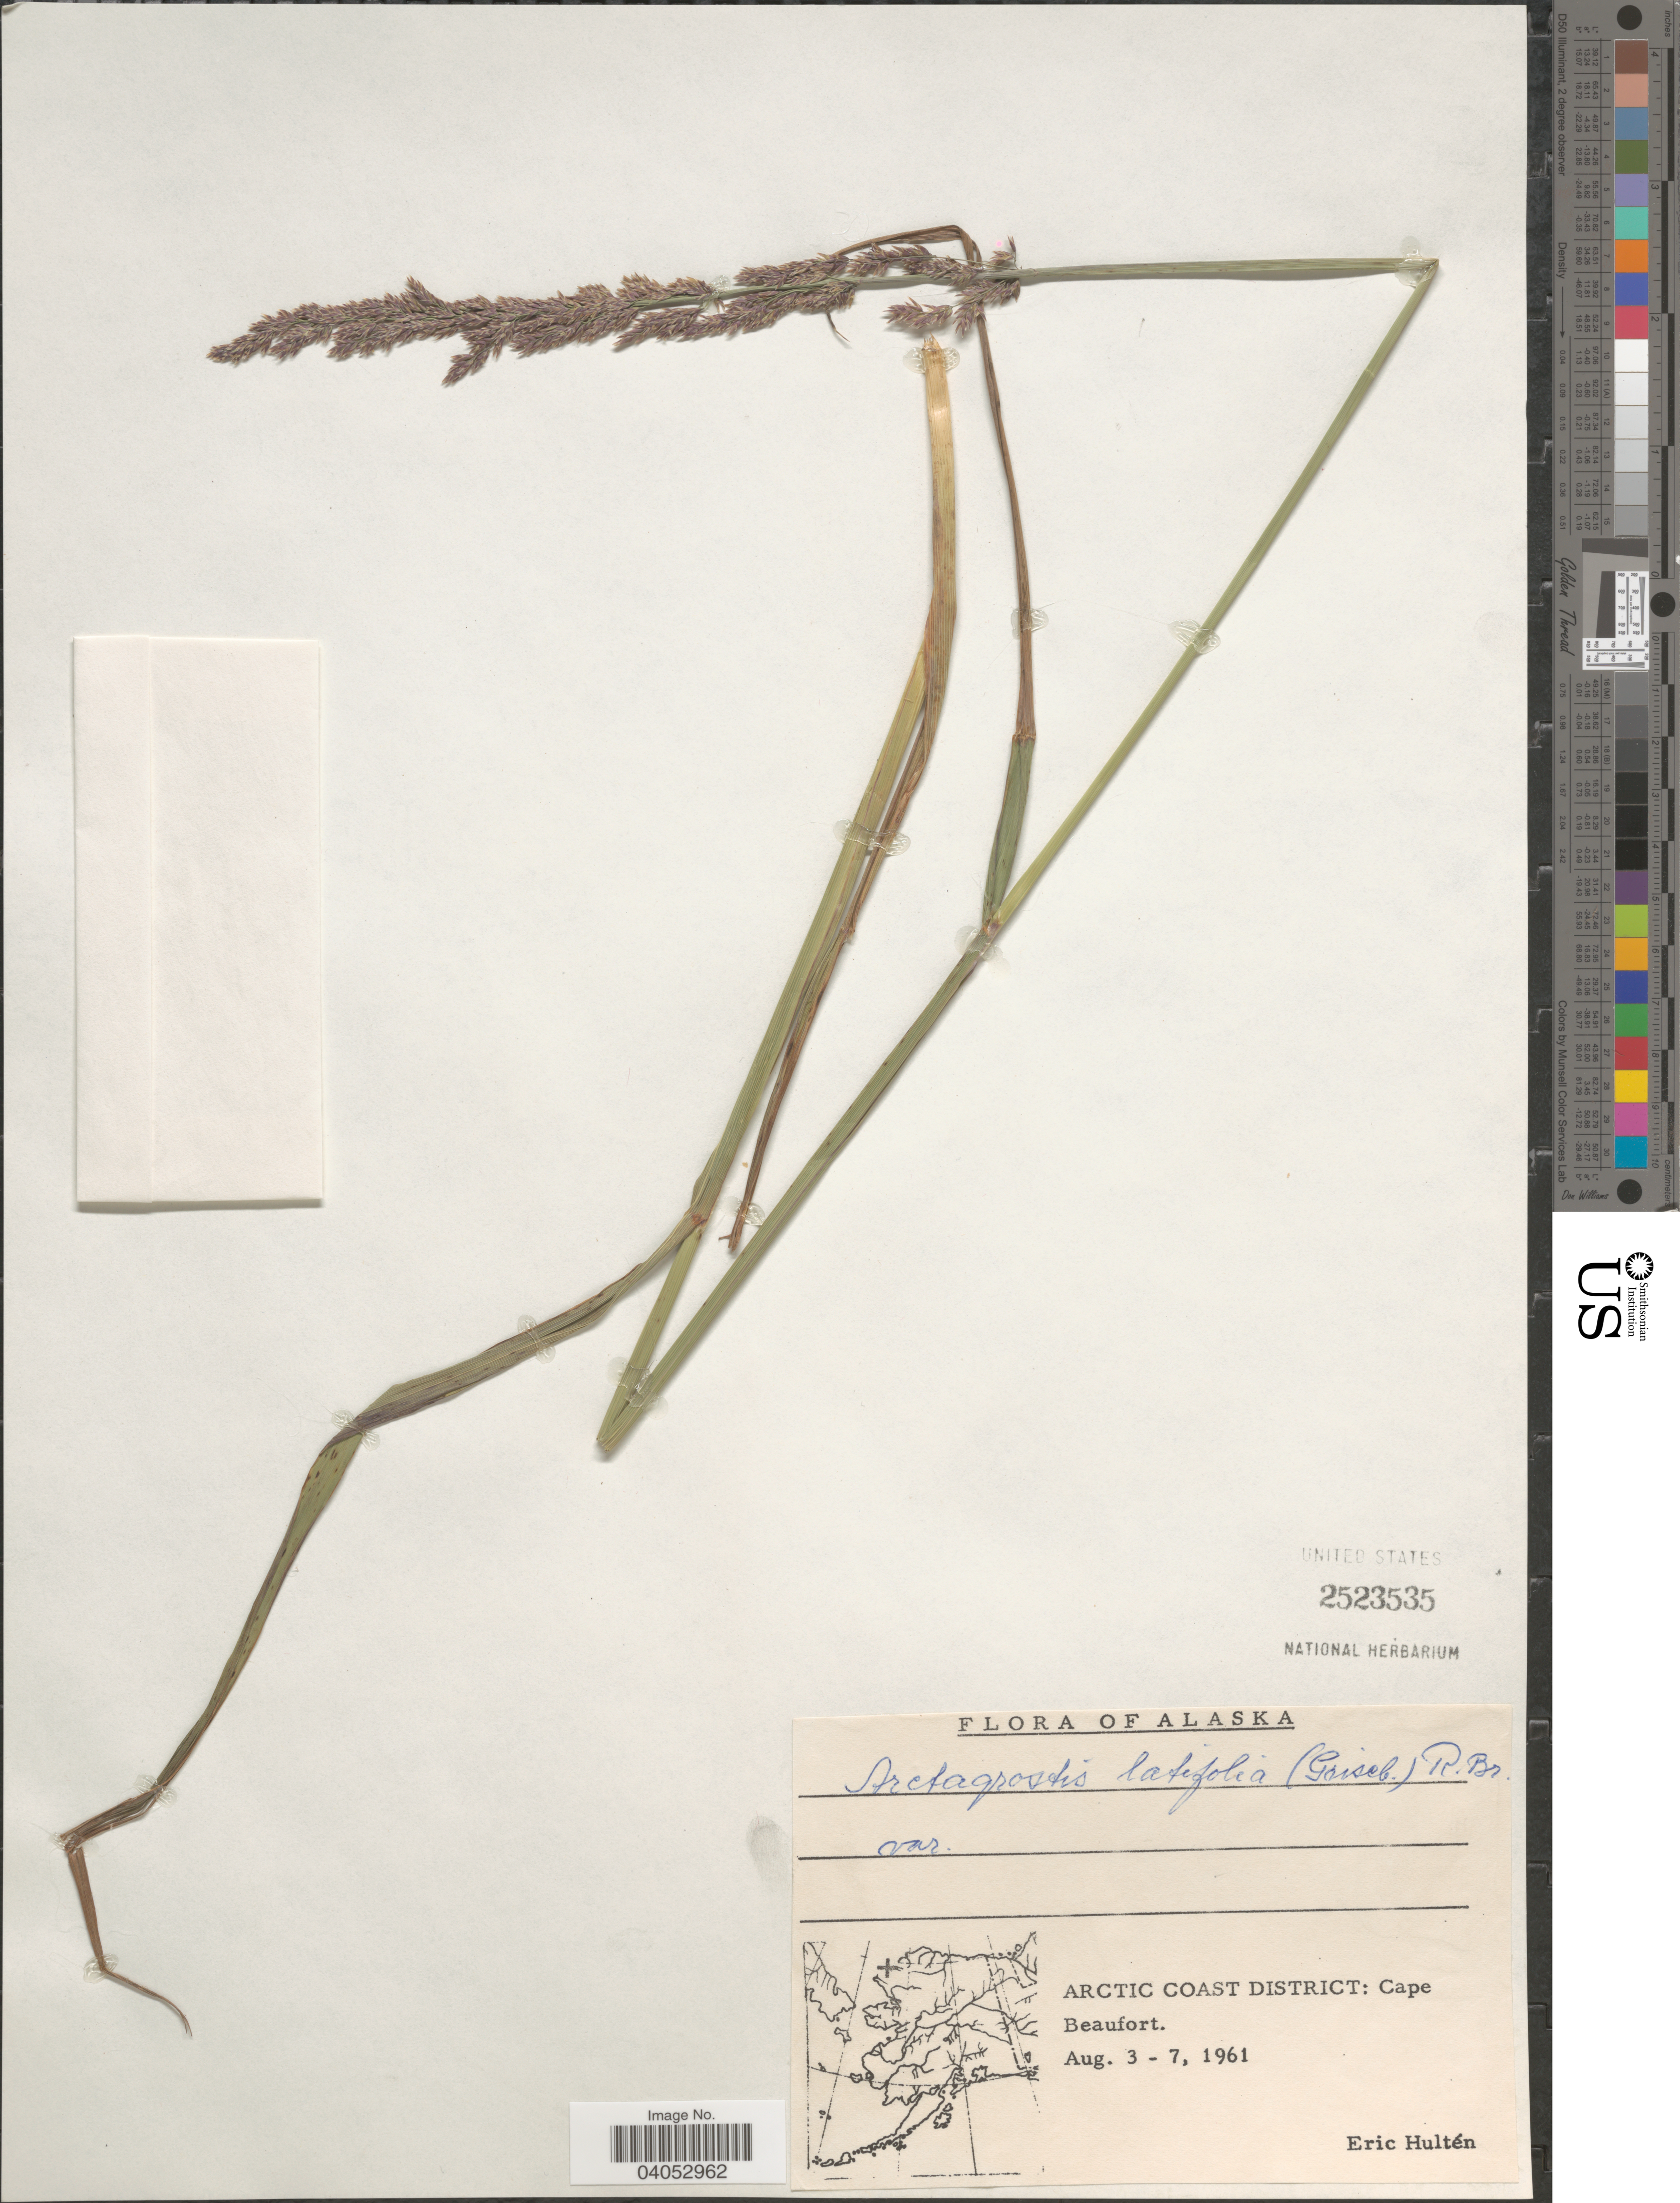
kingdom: Plantae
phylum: Tracheophyta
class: Liliopsida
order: Poales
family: Poaceae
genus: Arctagrostis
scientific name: Arctagrostis latifolia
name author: (R. Br.) Griseb.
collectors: E. G. Hultén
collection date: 1961-08-03/1961-08-07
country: United States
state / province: Alaska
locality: Arctic Coast District: Cape Beaufort.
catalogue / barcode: US 2523535